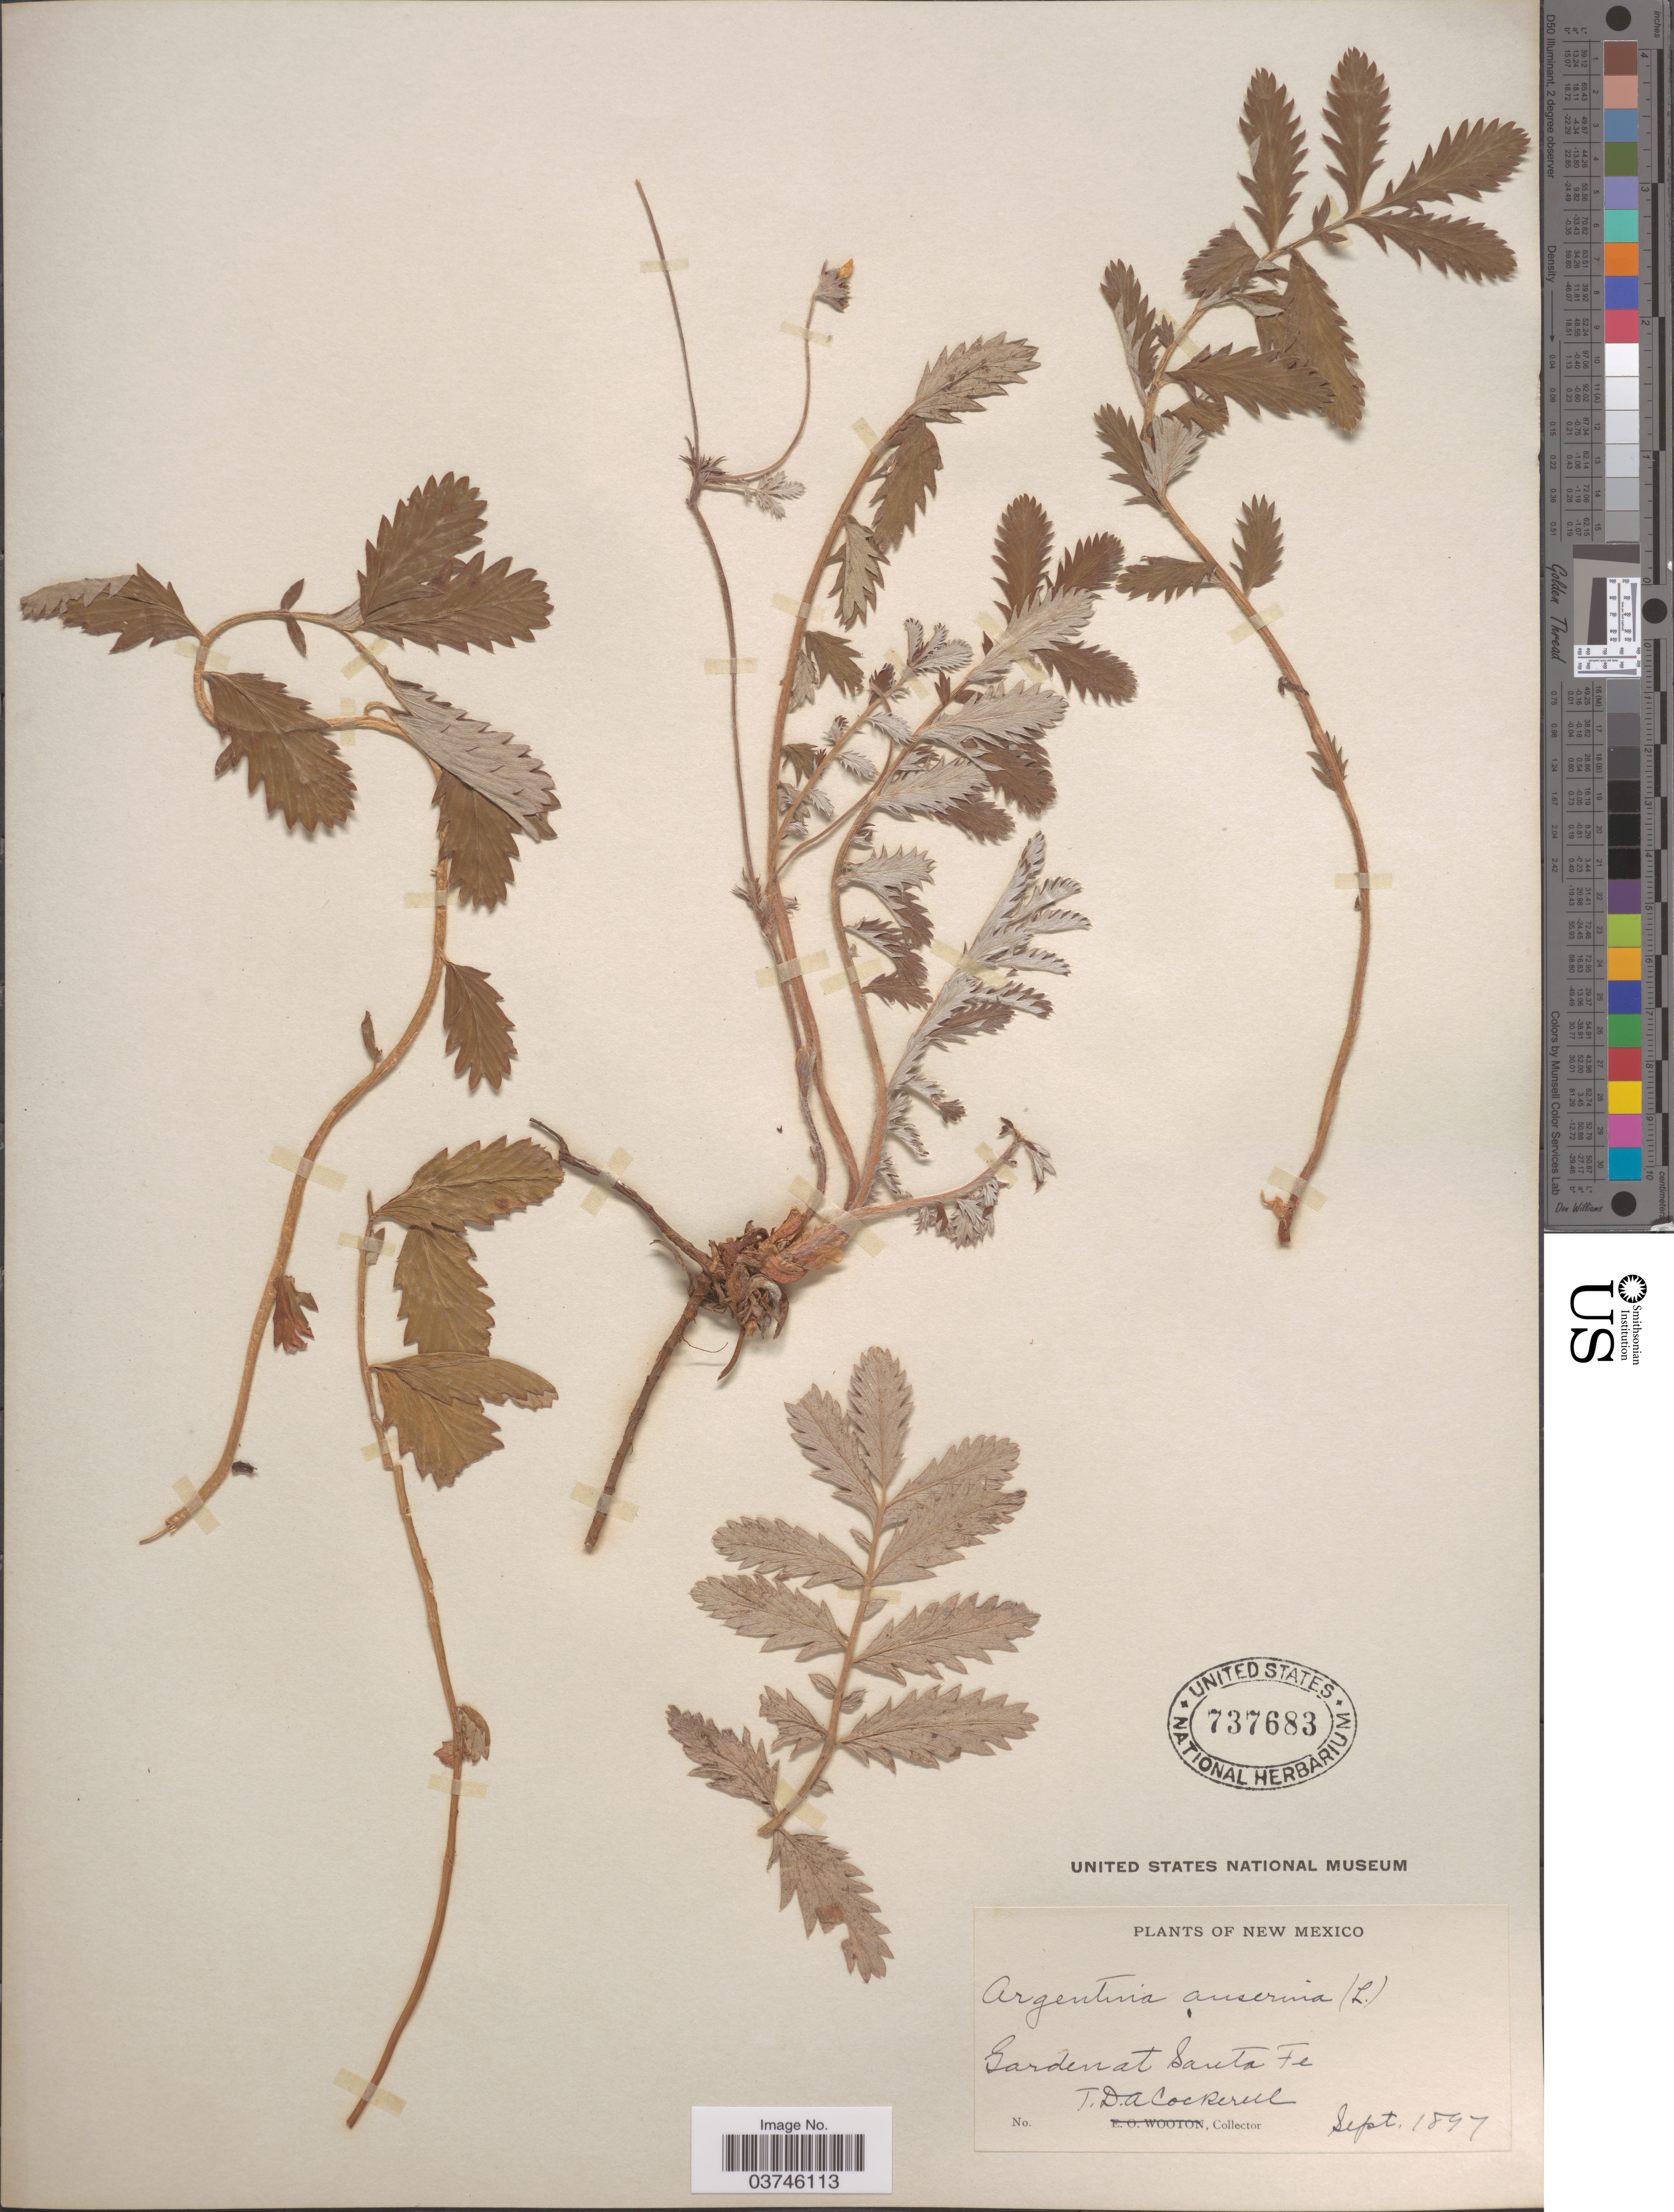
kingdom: Plantae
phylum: Tracheophyta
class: Magnoliopsida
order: Rosales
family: Rosaceae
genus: Argentina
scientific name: Argentina anserina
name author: (L.) Rydb.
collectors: T. Cockerell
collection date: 1897-09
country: United States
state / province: New Mexico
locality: Garden at Santa Fe.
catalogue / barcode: US 737683